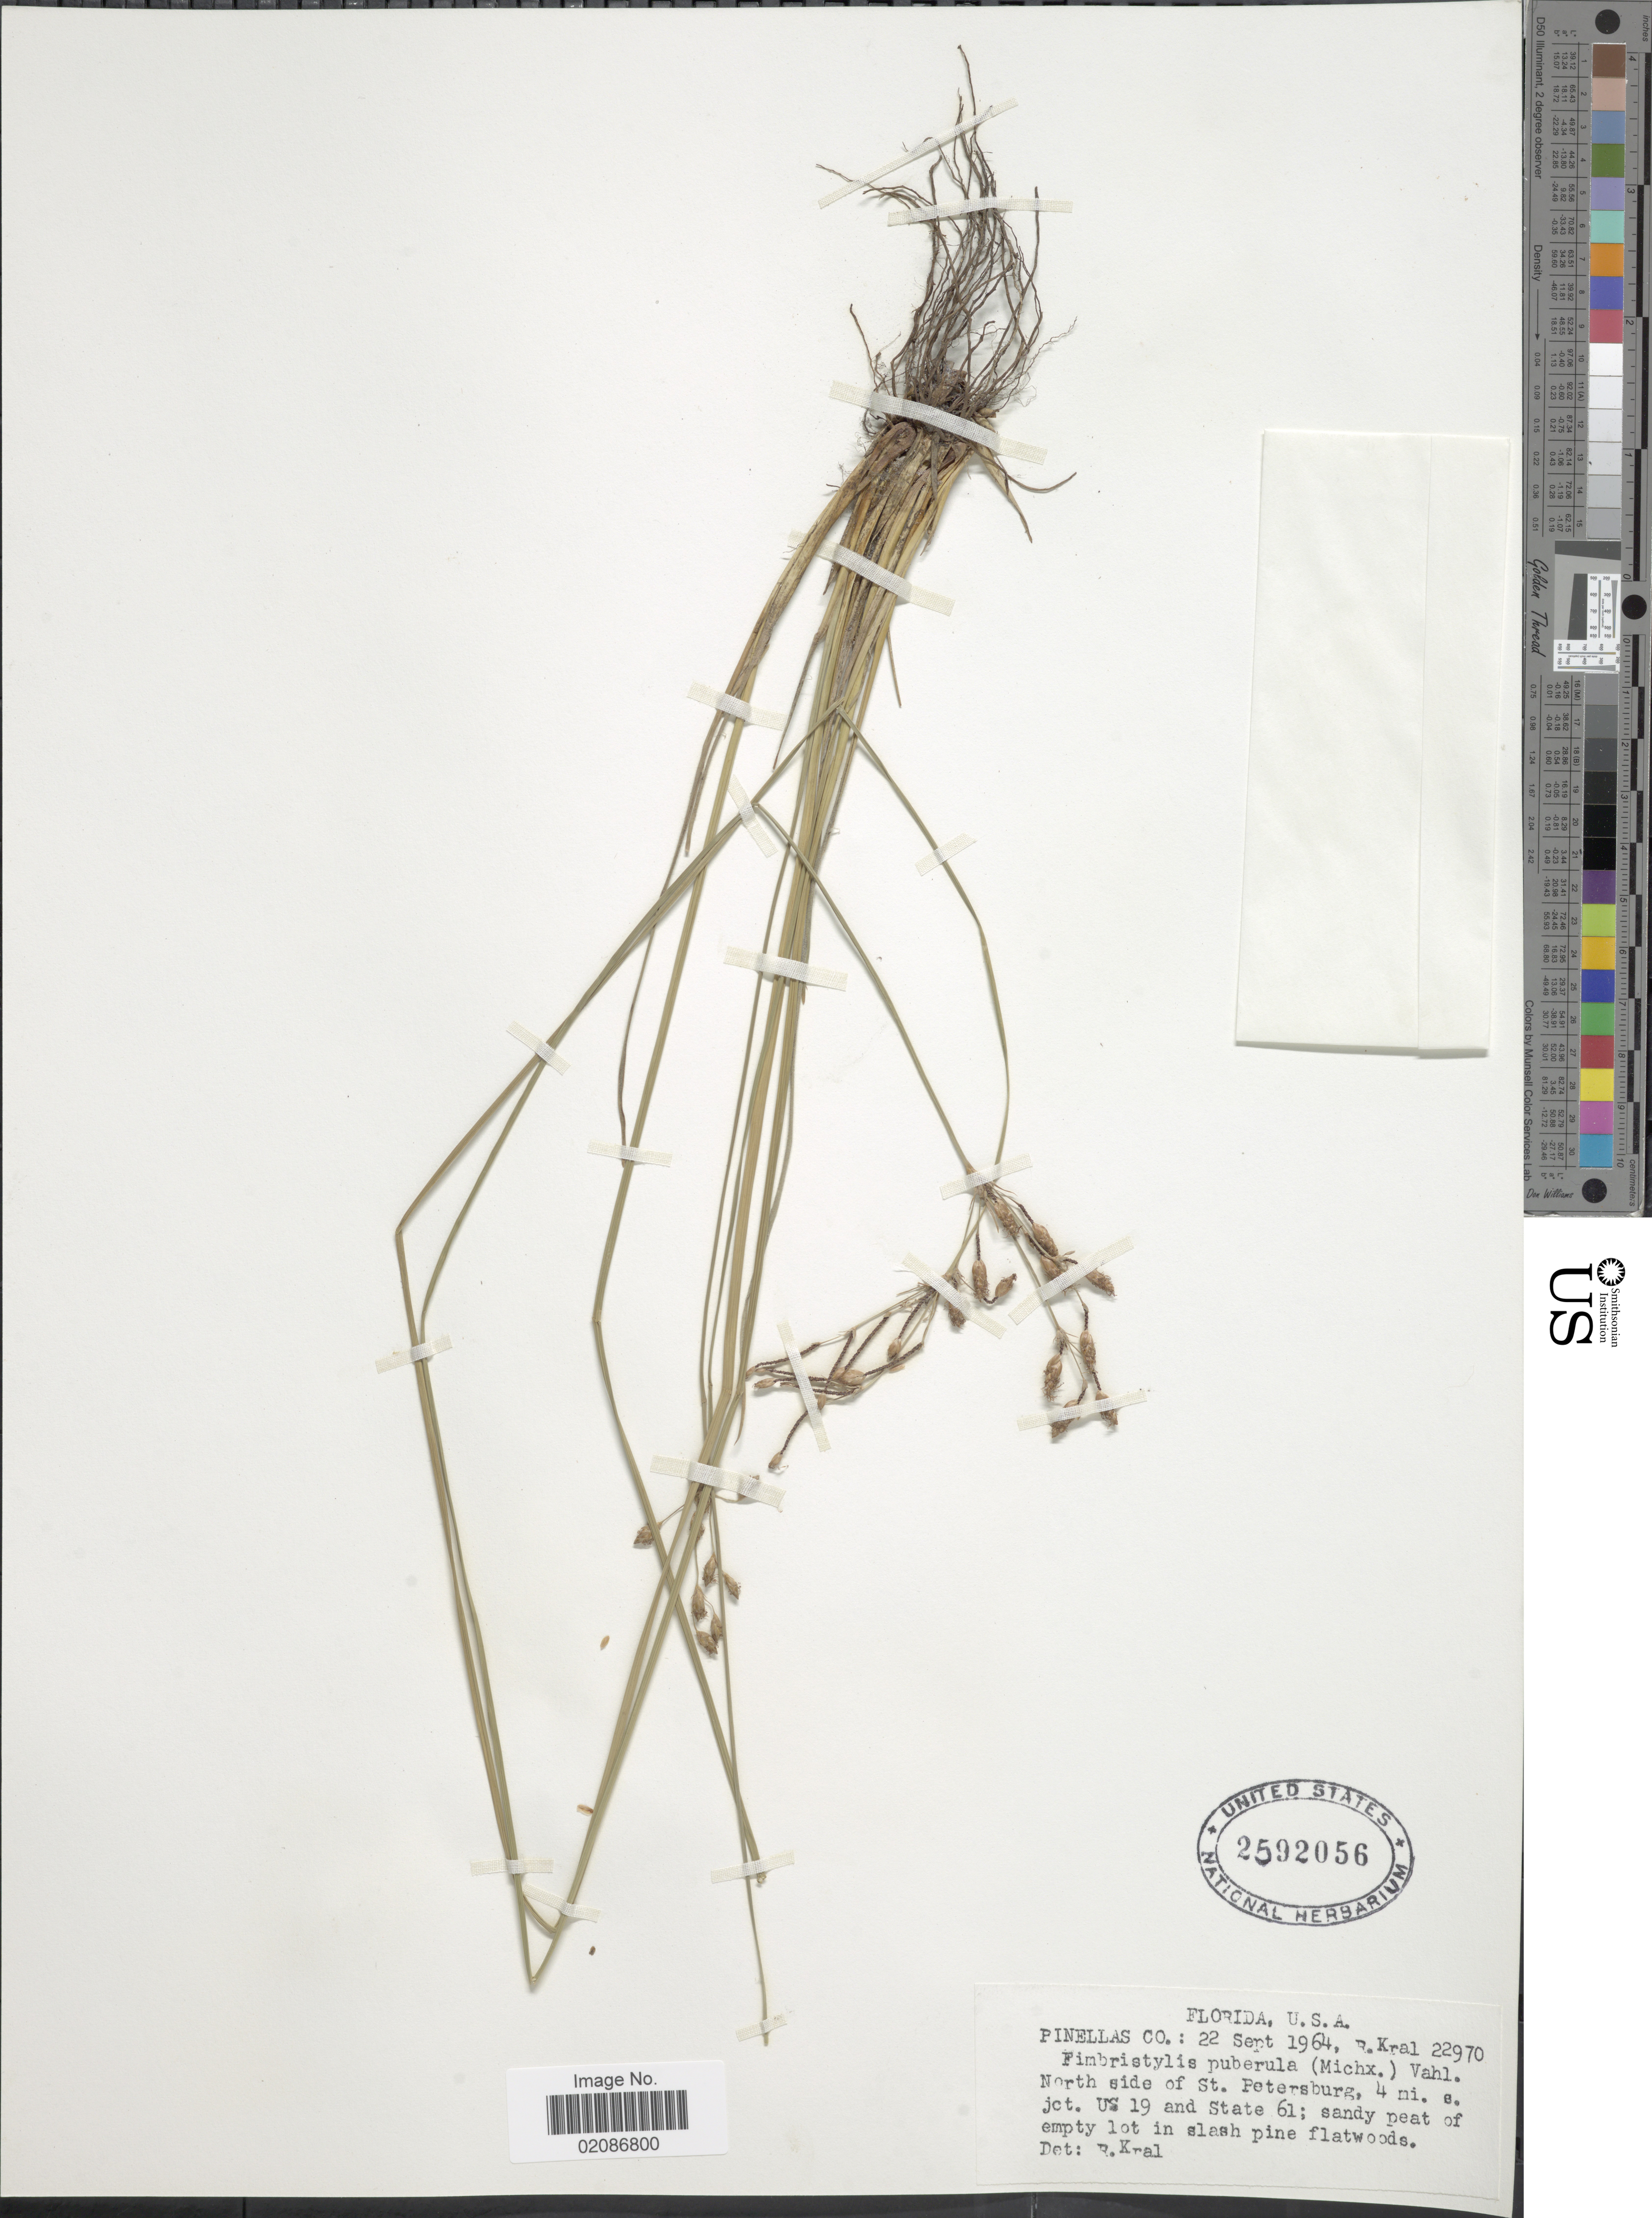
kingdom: Plantae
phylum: Tracheophyta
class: Liliopsida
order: Poales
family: Cyperaceae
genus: Fimbristylis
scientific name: Fimbristylis puberula var. puberula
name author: (Michx.) Vahl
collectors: R. Kral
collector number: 22970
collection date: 1964-09-22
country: United States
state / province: Florida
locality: Pinellas Co.: North side of St. Petersburg, 4 mi. s. jct. US 19 and State 61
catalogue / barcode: US 2592056